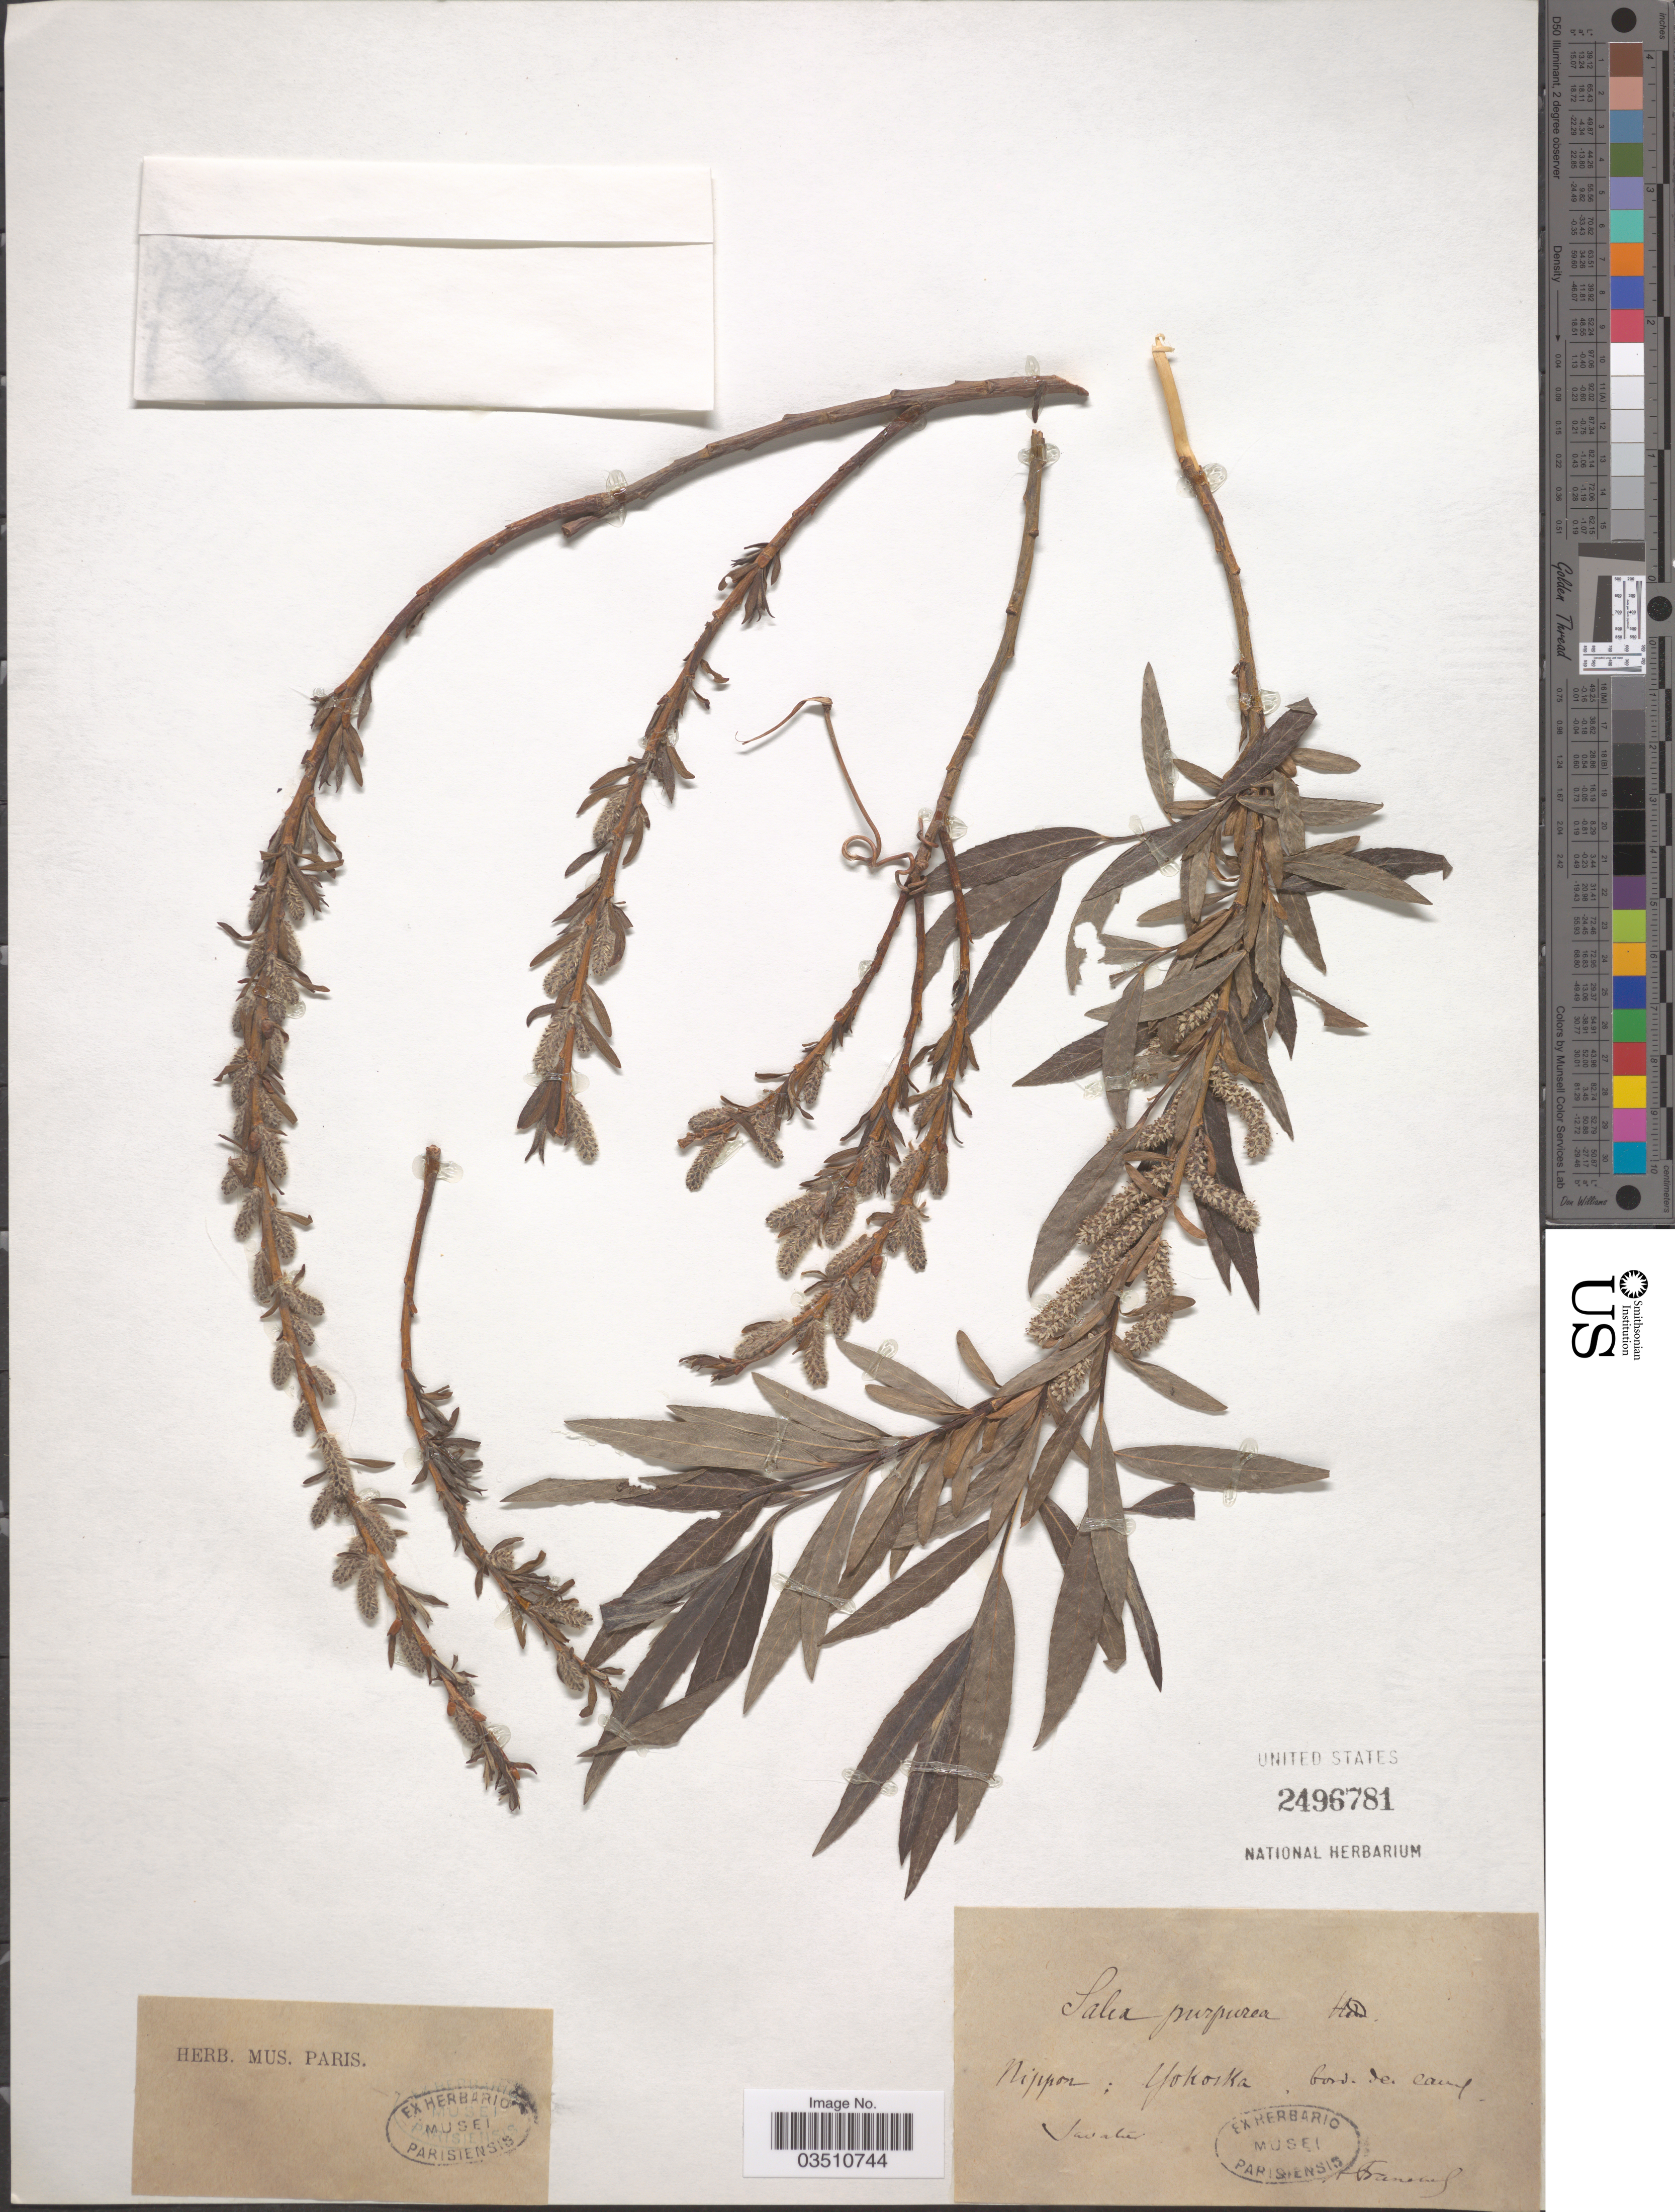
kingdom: Plantae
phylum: Tracheophyta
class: Magnoliopsida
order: Malpighiales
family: Salicaceae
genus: Salix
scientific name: Salix gilgiana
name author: Seemen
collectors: Savatier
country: Japan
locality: Nippon: Yokoska.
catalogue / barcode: US 2496781